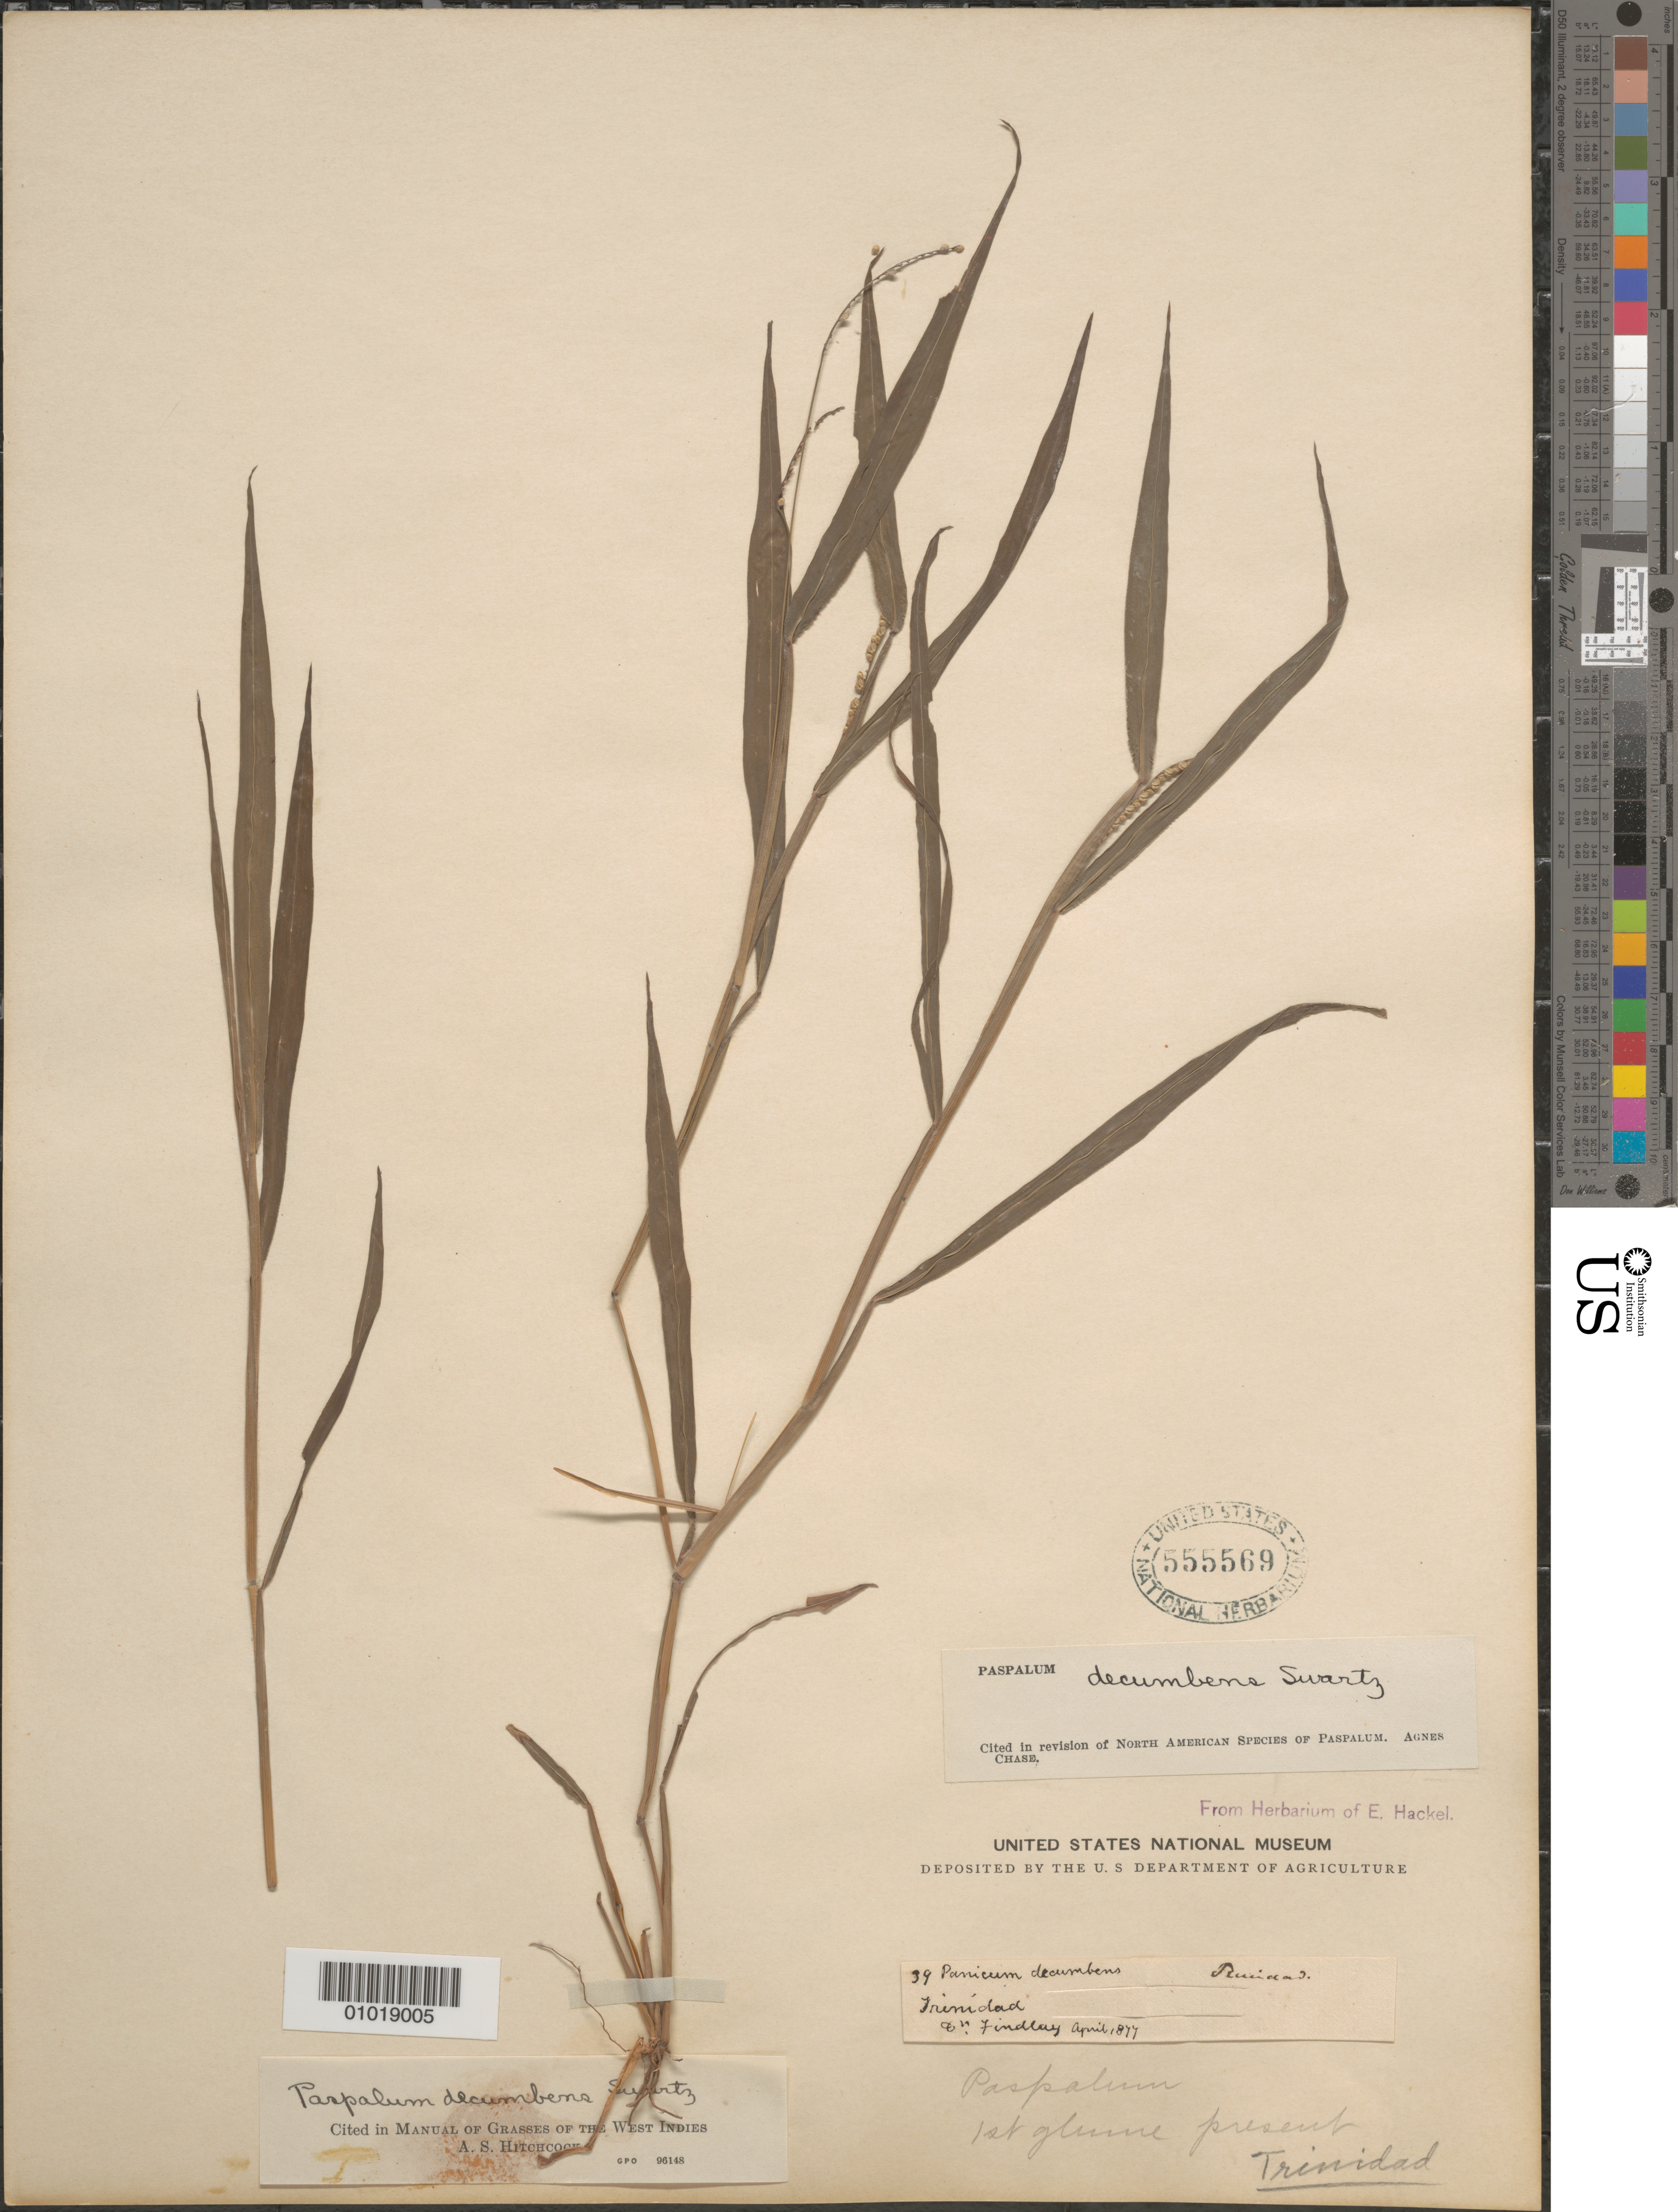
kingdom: Plantae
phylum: Tracheophyta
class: Liliopsida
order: Poales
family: Poaceae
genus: Paspalum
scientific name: Paspalum decumbens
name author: Sw.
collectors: -. Finlay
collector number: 39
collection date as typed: Apr 1877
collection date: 1877-04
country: Trinidad and Tobago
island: Trinidad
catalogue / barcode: US 555569